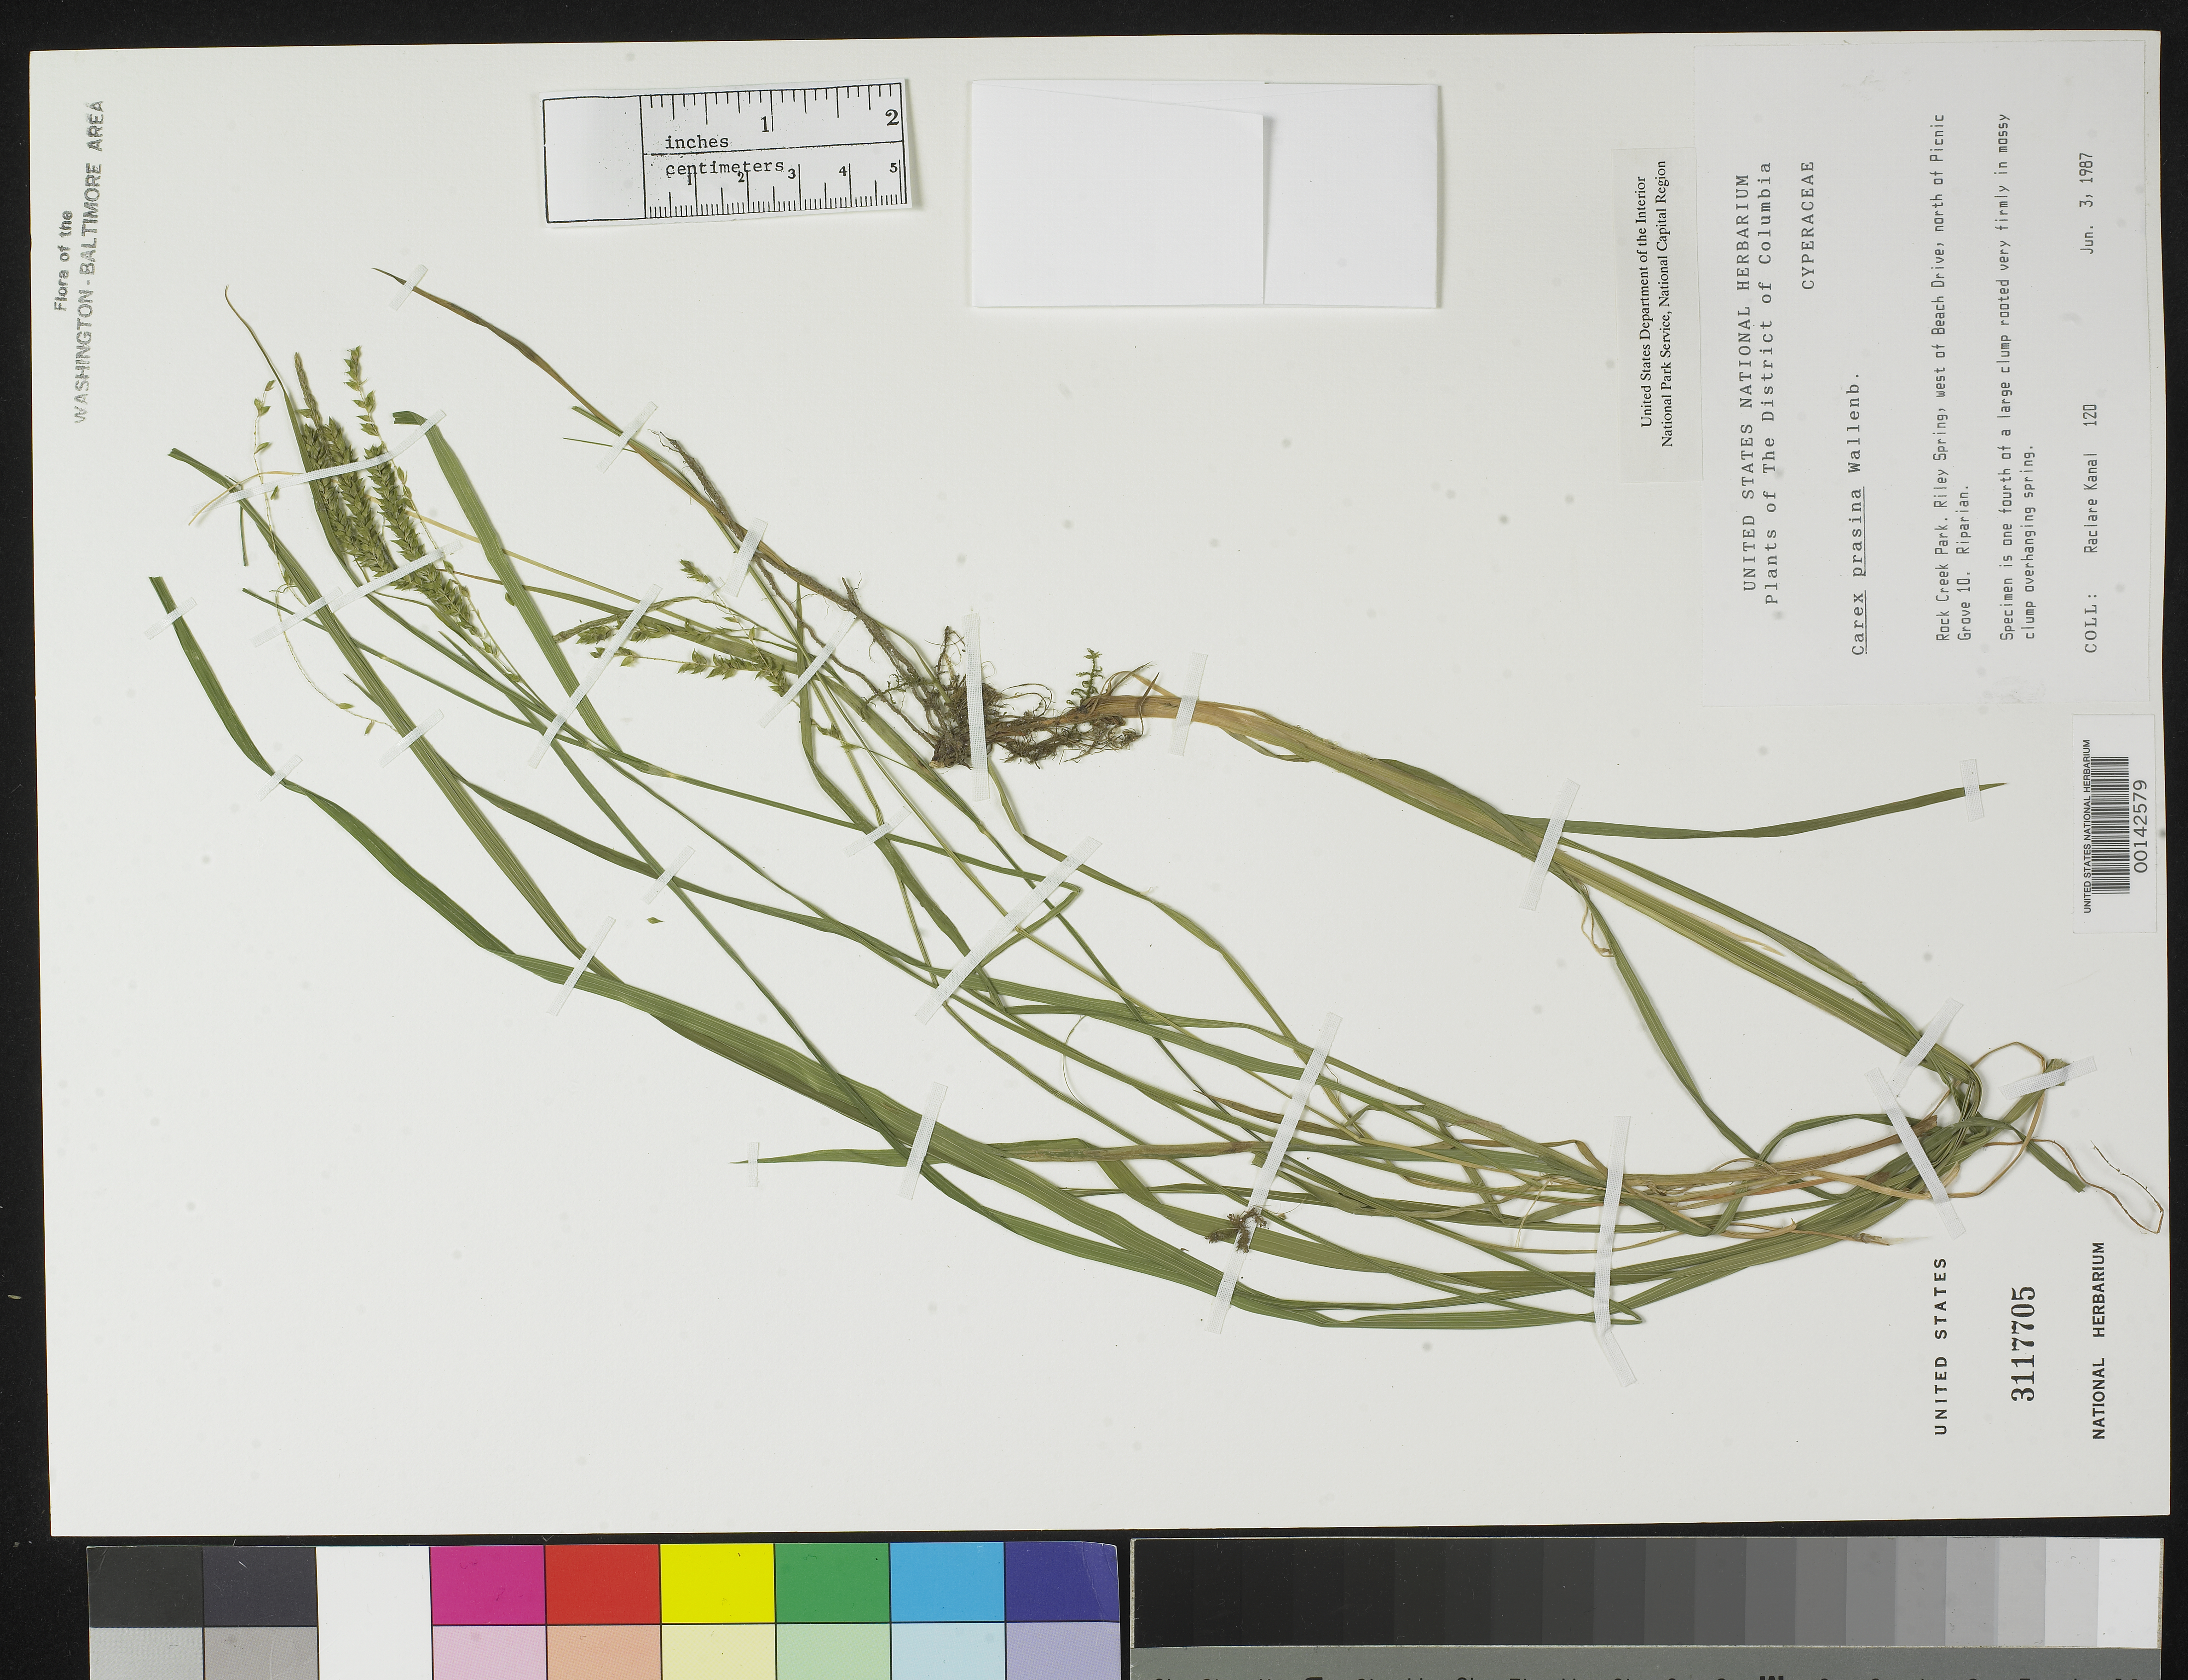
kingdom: Plantae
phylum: Tracheophyta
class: Liliopsida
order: Poales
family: Cyperaceae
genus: Carex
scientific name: Carex prasina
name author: Wahlenb.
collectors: R. Kanal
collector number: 120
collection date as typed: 03 Jun 1987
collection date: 1987-06-03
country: United States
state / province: District of Columbia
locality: Rock Creek Park. Riley Spring, west of Beach Drive, north of Picnic Grove 10. Rock Creek Park & vicinity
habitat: Riparian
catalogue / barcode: US 3117705